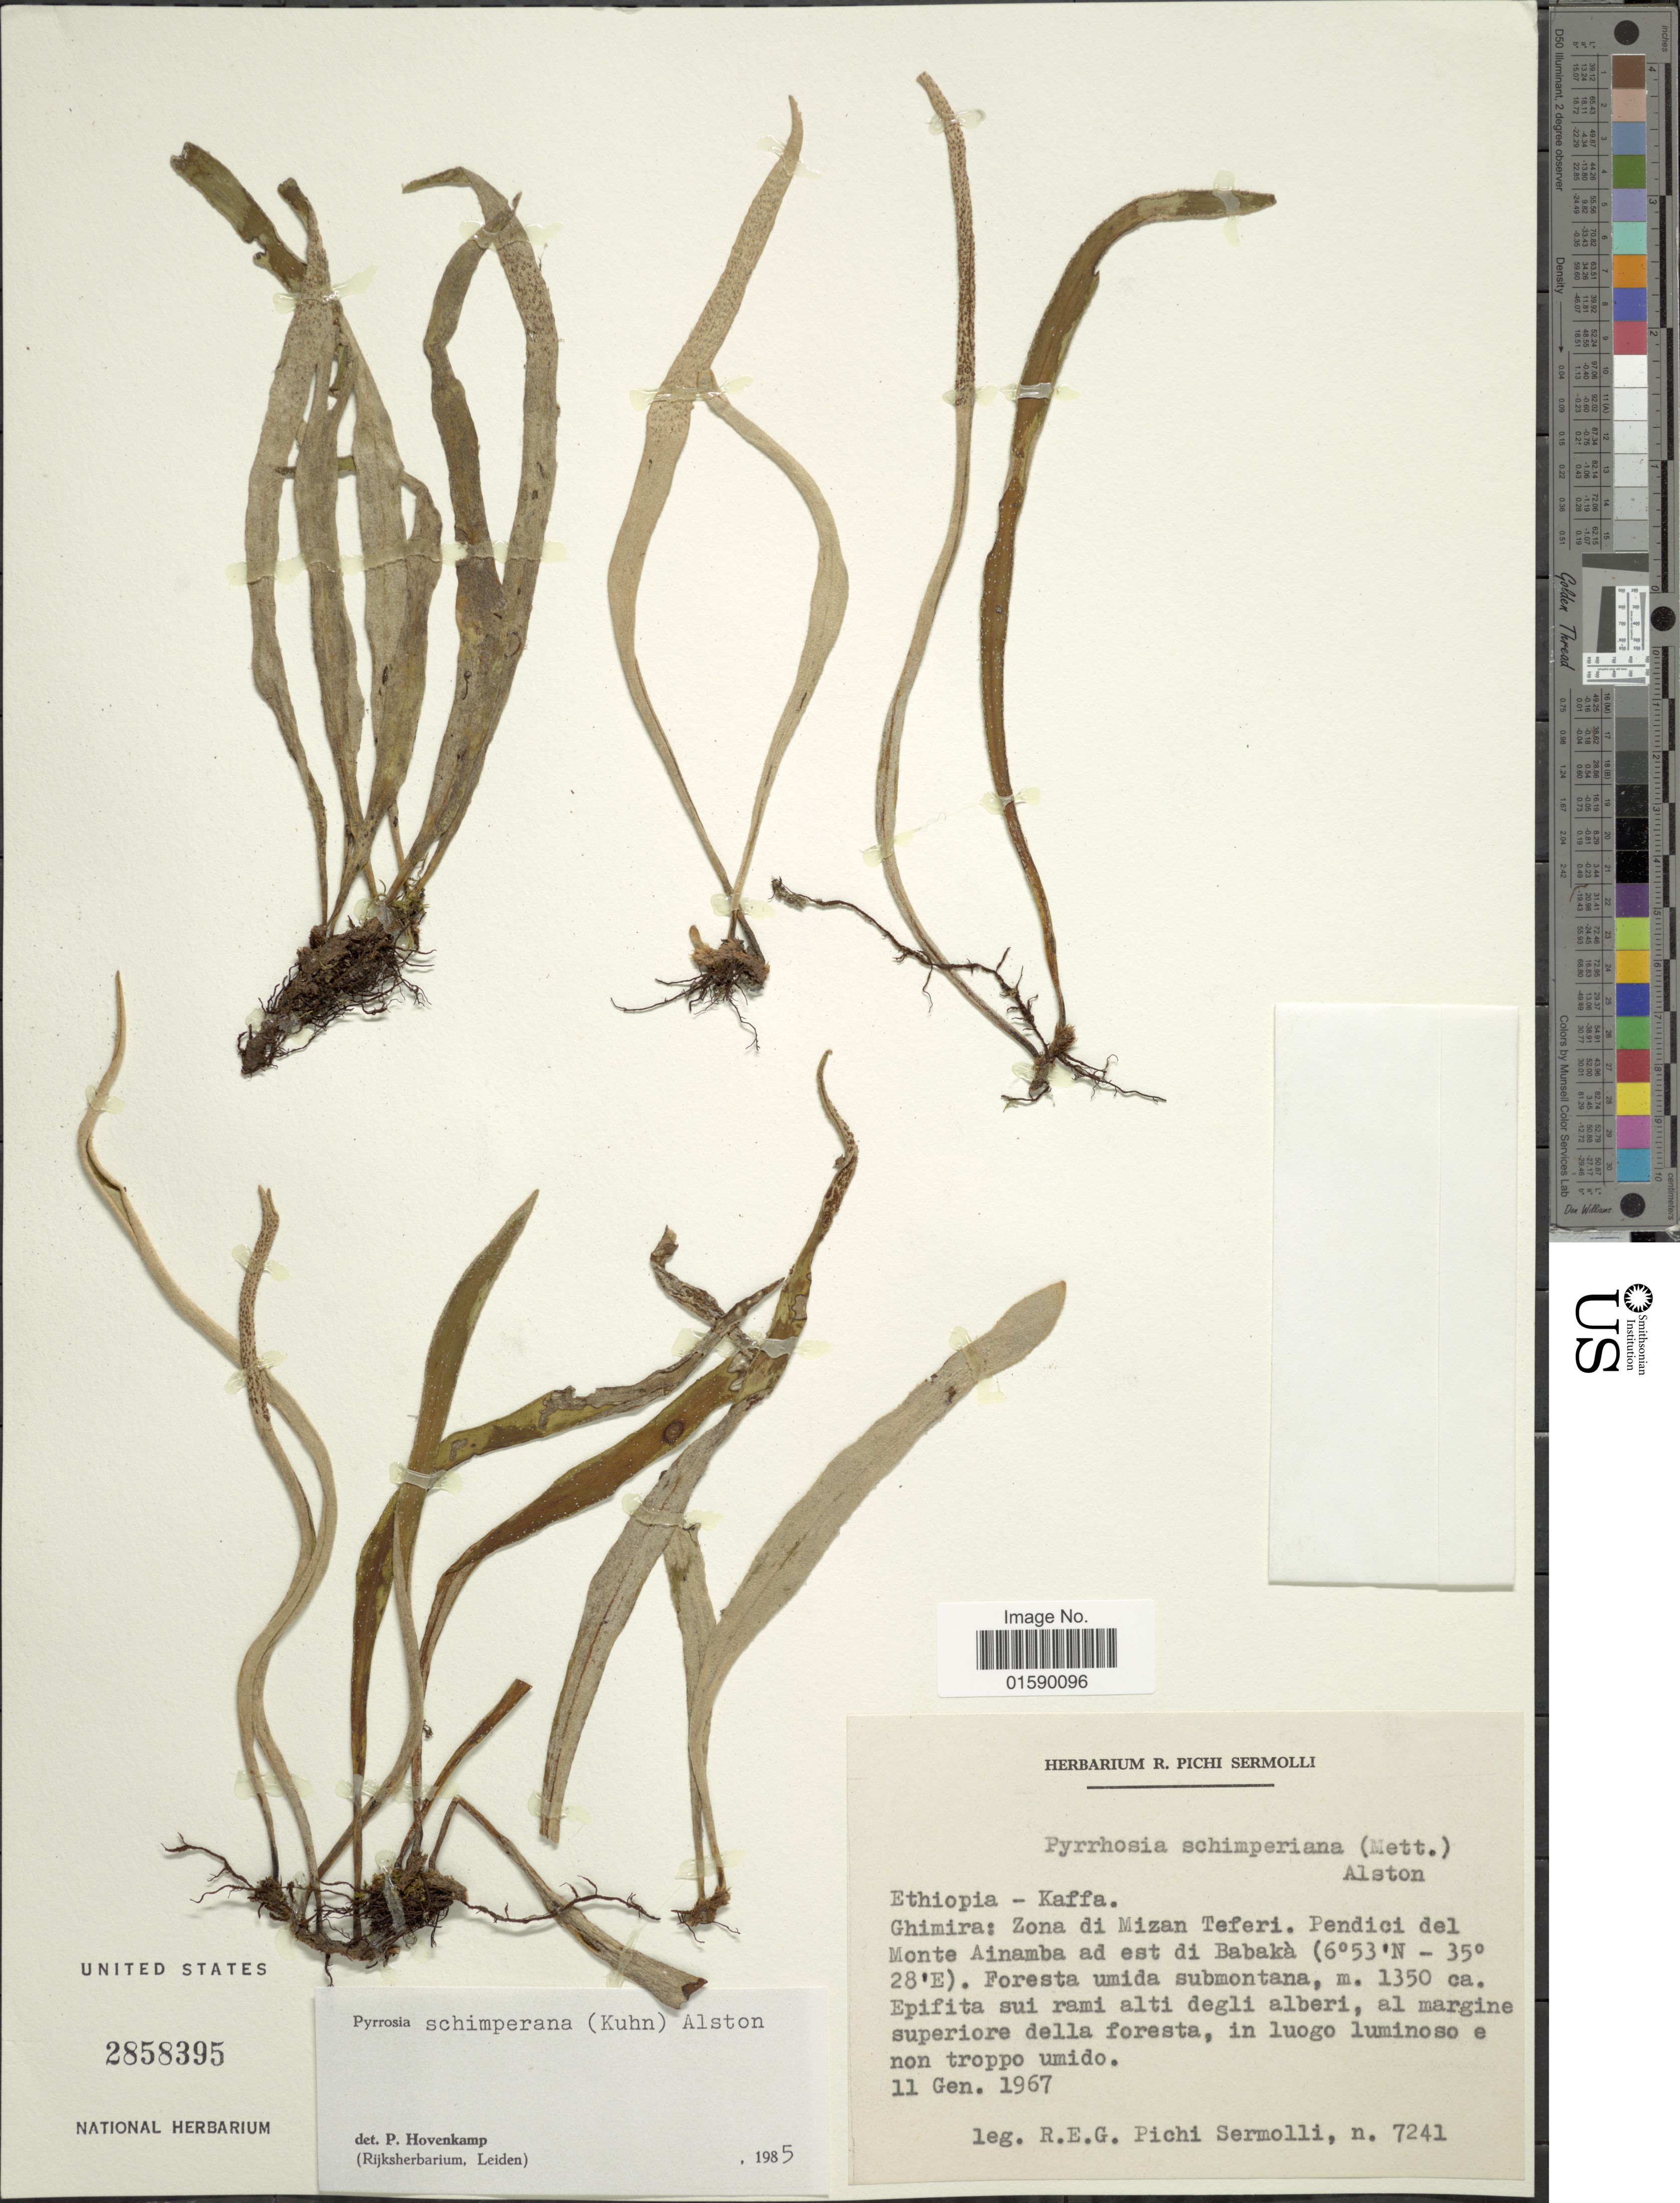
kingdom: Plantae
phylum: Tracheophyta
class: Polypodiopsida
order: Polypodiales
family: Polypodiaceae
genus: Pyrrosia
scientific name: Pyrrosia schimperiana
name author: (Mett. ex Kuhn) Alston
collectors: R. E. Pichi-Sermolli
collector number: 7241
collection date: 1967-01-11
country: Ethiopia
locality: Ethiopia-Kaffa, Ghimira: Zona di Mizan Teferi. Pendici del Monte Ainamba ad est di Babaka.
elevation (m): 1350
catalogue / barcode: US 2858395